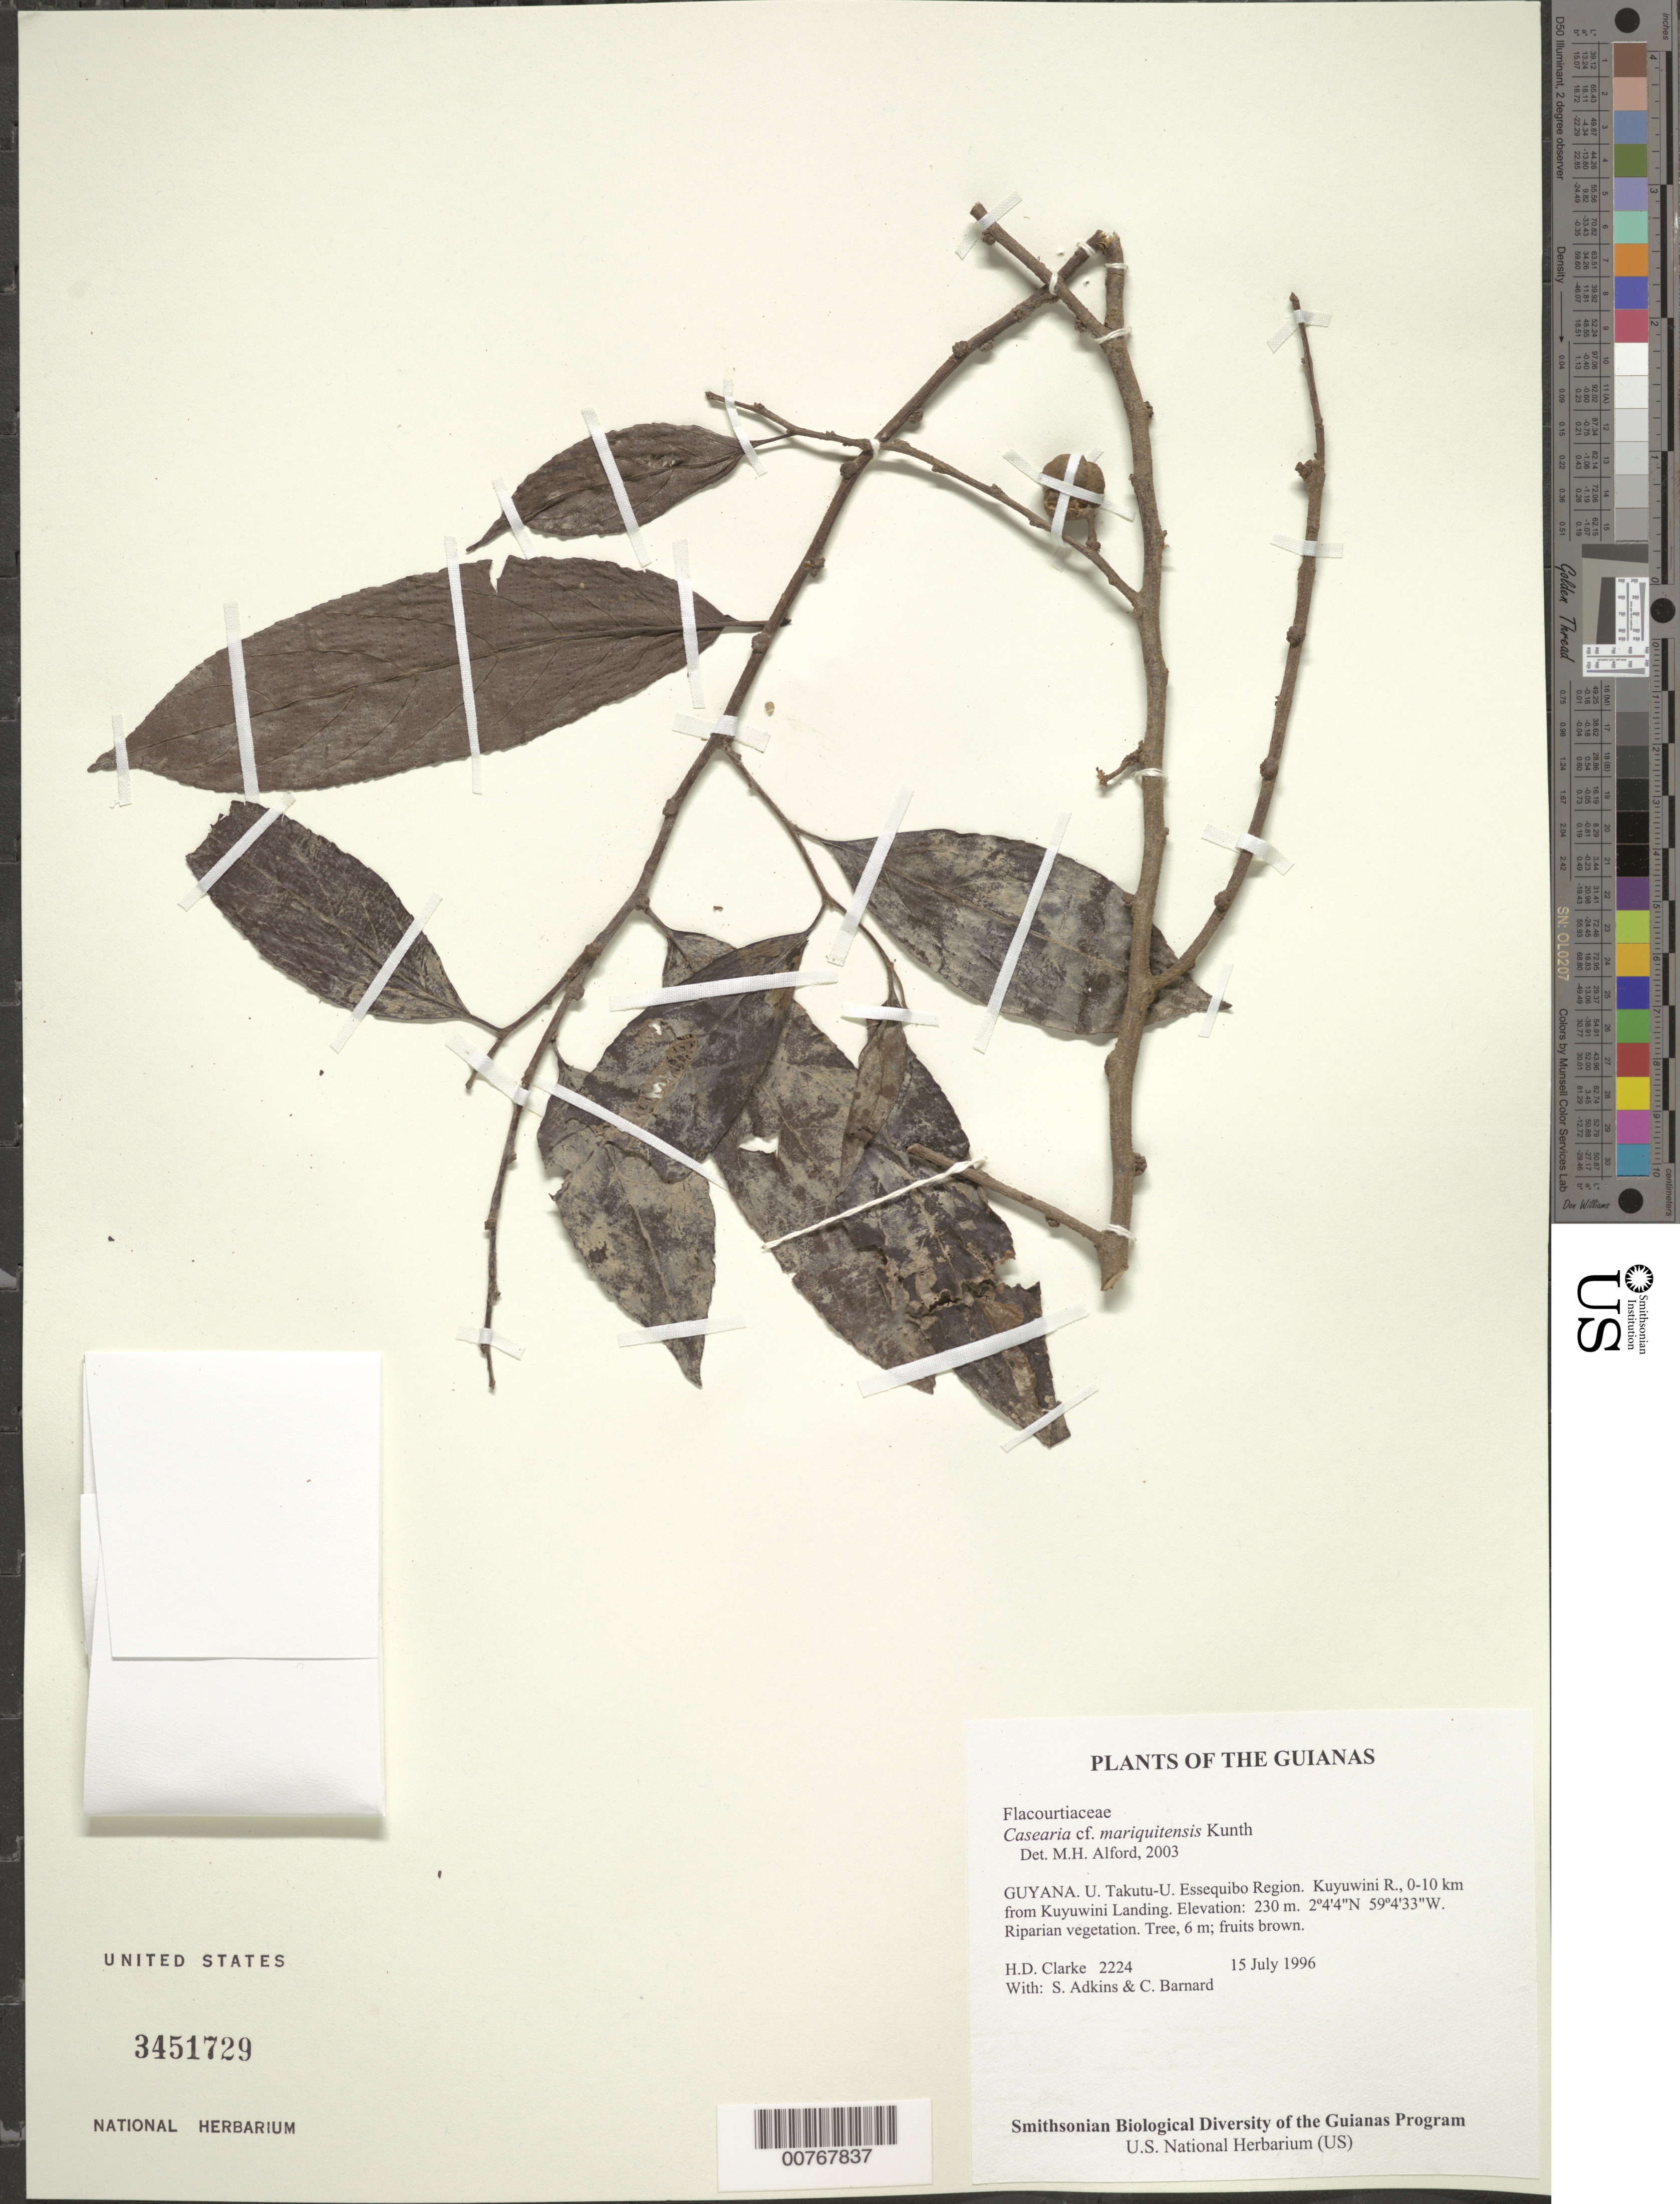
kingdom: Plantae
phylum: Tracheophyta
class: Magnoliopsida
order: Malpighiales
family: Salicaceae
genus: Casearia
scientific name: Casearia mariquitensis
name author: Kunth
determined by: Alford, Mac Haverson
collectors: H. D. Clarke & T. McPherson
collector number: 1742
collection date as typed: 27 May 1996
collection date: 1996-05-27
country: Guyana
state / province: U. Takutu-U. Essequibo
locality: Sand Creek Village; savanna N of village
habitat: Dense forest on brown sandy clay, with Bombacaceae, Ficus & Aspidosperma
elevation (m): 100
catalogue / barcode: US 3451729